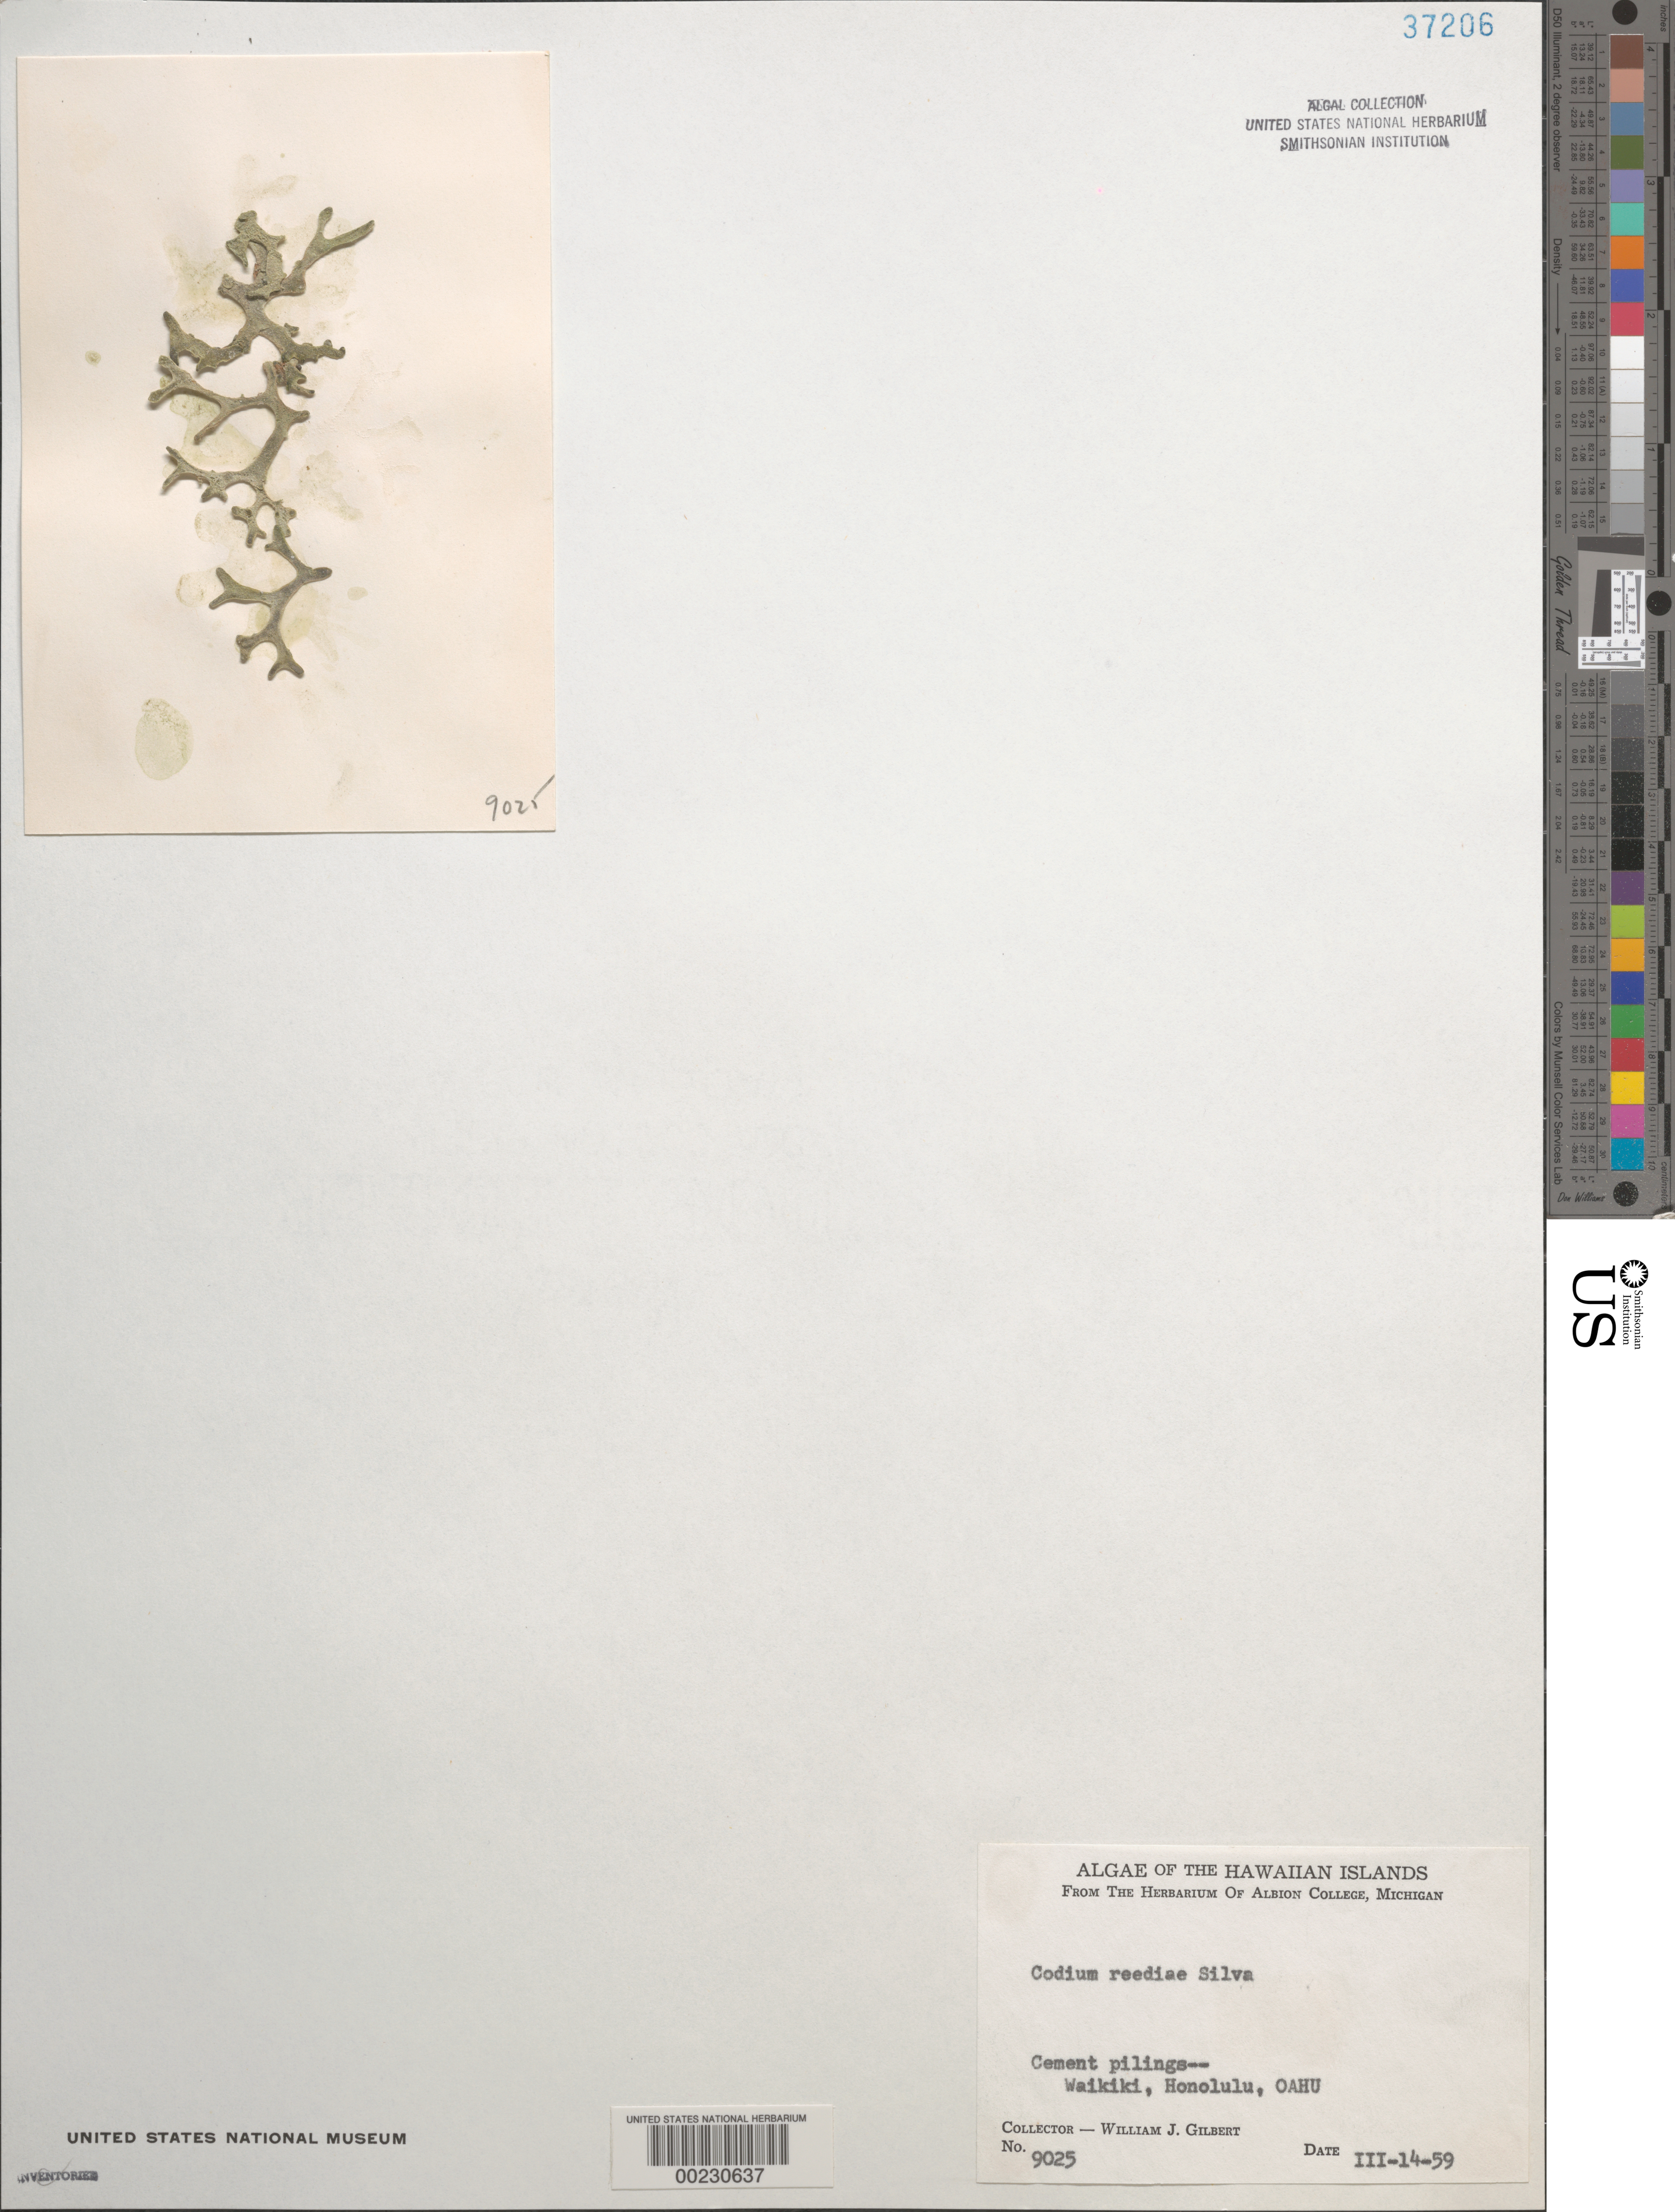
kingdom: Plantae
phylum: Chlorophyta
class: Ulvophyceae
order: Bryopsidales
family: Codiaceae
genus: Codium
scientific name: Codium reediae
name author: P.C. Silva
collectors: W. J. Gilbert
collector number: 9025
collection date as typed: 14 Mar 1959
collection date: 1959-03-14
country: United States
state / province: Hawaii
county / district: Honolulu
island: Oahu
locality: Honolulu, Waikiki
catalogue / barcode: US 37206